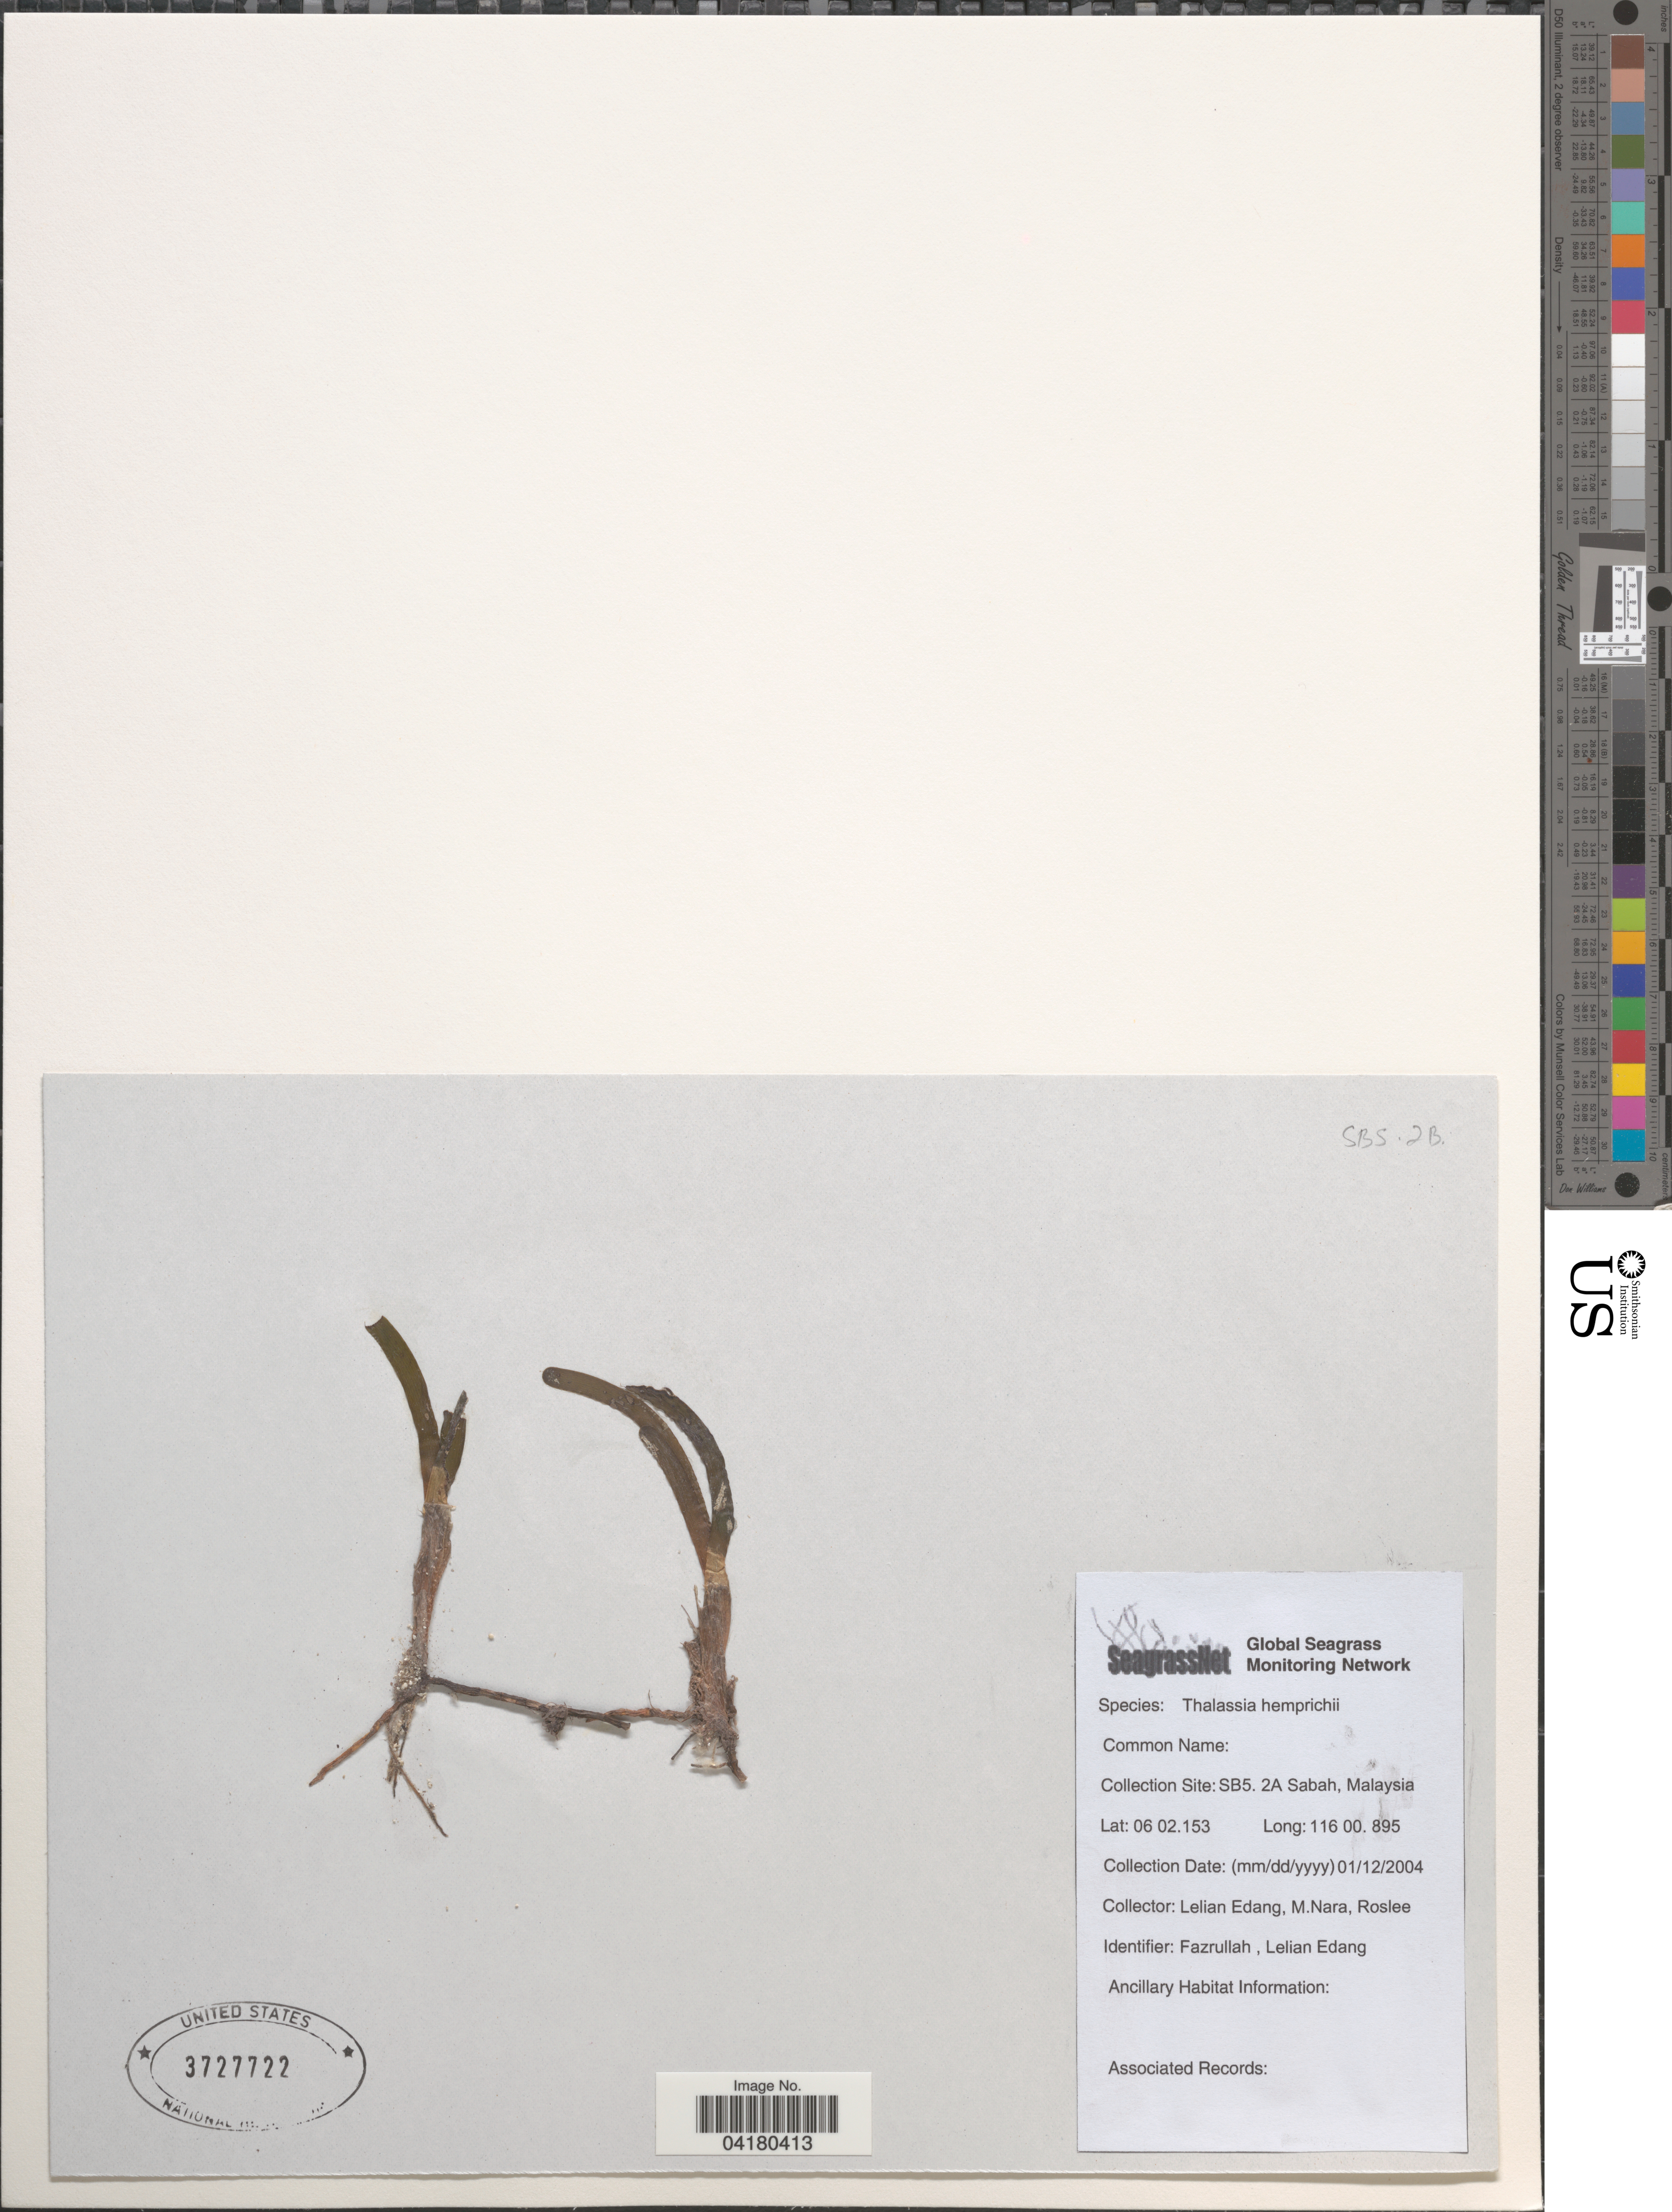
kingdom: Plantae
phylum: Tracheophyta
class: Liliopsida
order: Alismatales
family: Hydrocharitaceae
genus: Thalassia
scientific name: Thalassia hemprichii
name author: Asch.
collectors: L. Edang, M. Nara & Roslee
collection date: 2004-12-01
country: Malaysia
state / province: Sabah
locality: Collection Site: SB5 .2A.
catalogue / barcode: US 3727722